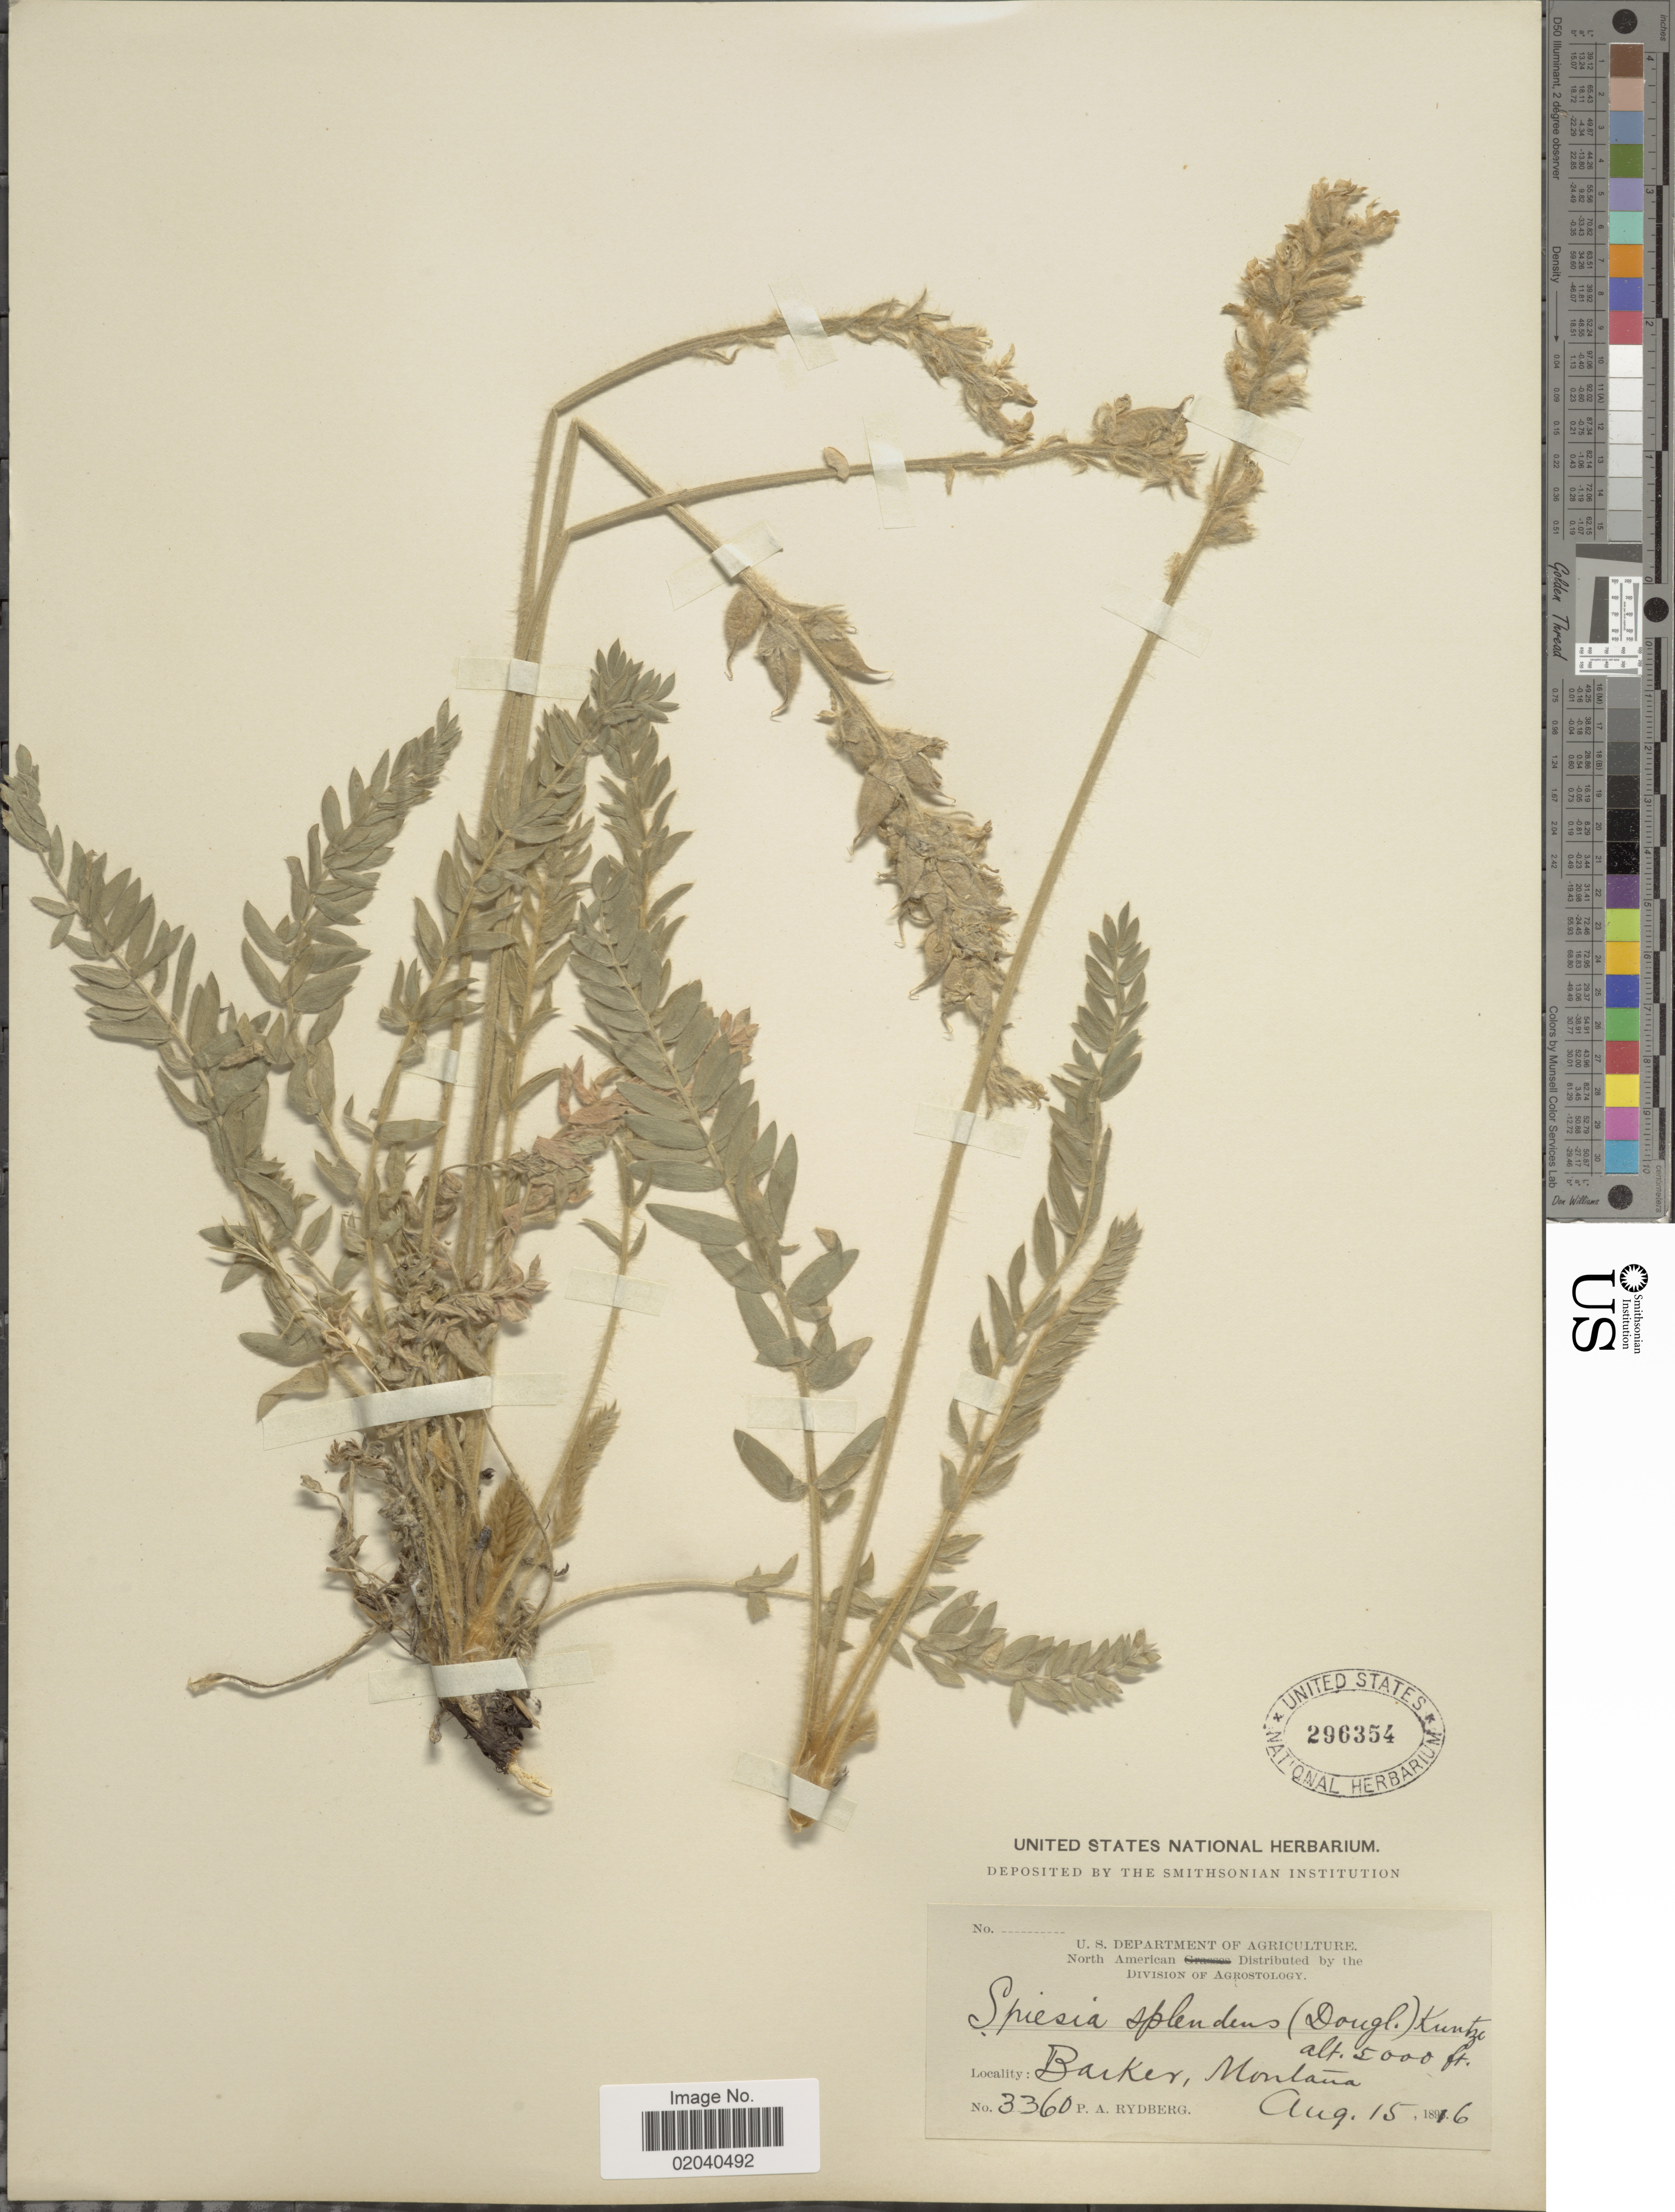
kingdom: Plantae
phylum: Tracheophyta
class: Magnoliopsida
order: Fabales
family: Fabaceae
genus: Oxytropis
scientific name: Oxytropis splendens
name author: Douglas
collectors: P. A. Rydberg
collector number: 3360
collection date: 1816-08-15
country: United States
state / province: Montana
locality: Barker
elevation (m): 1524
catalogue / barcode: US 296354